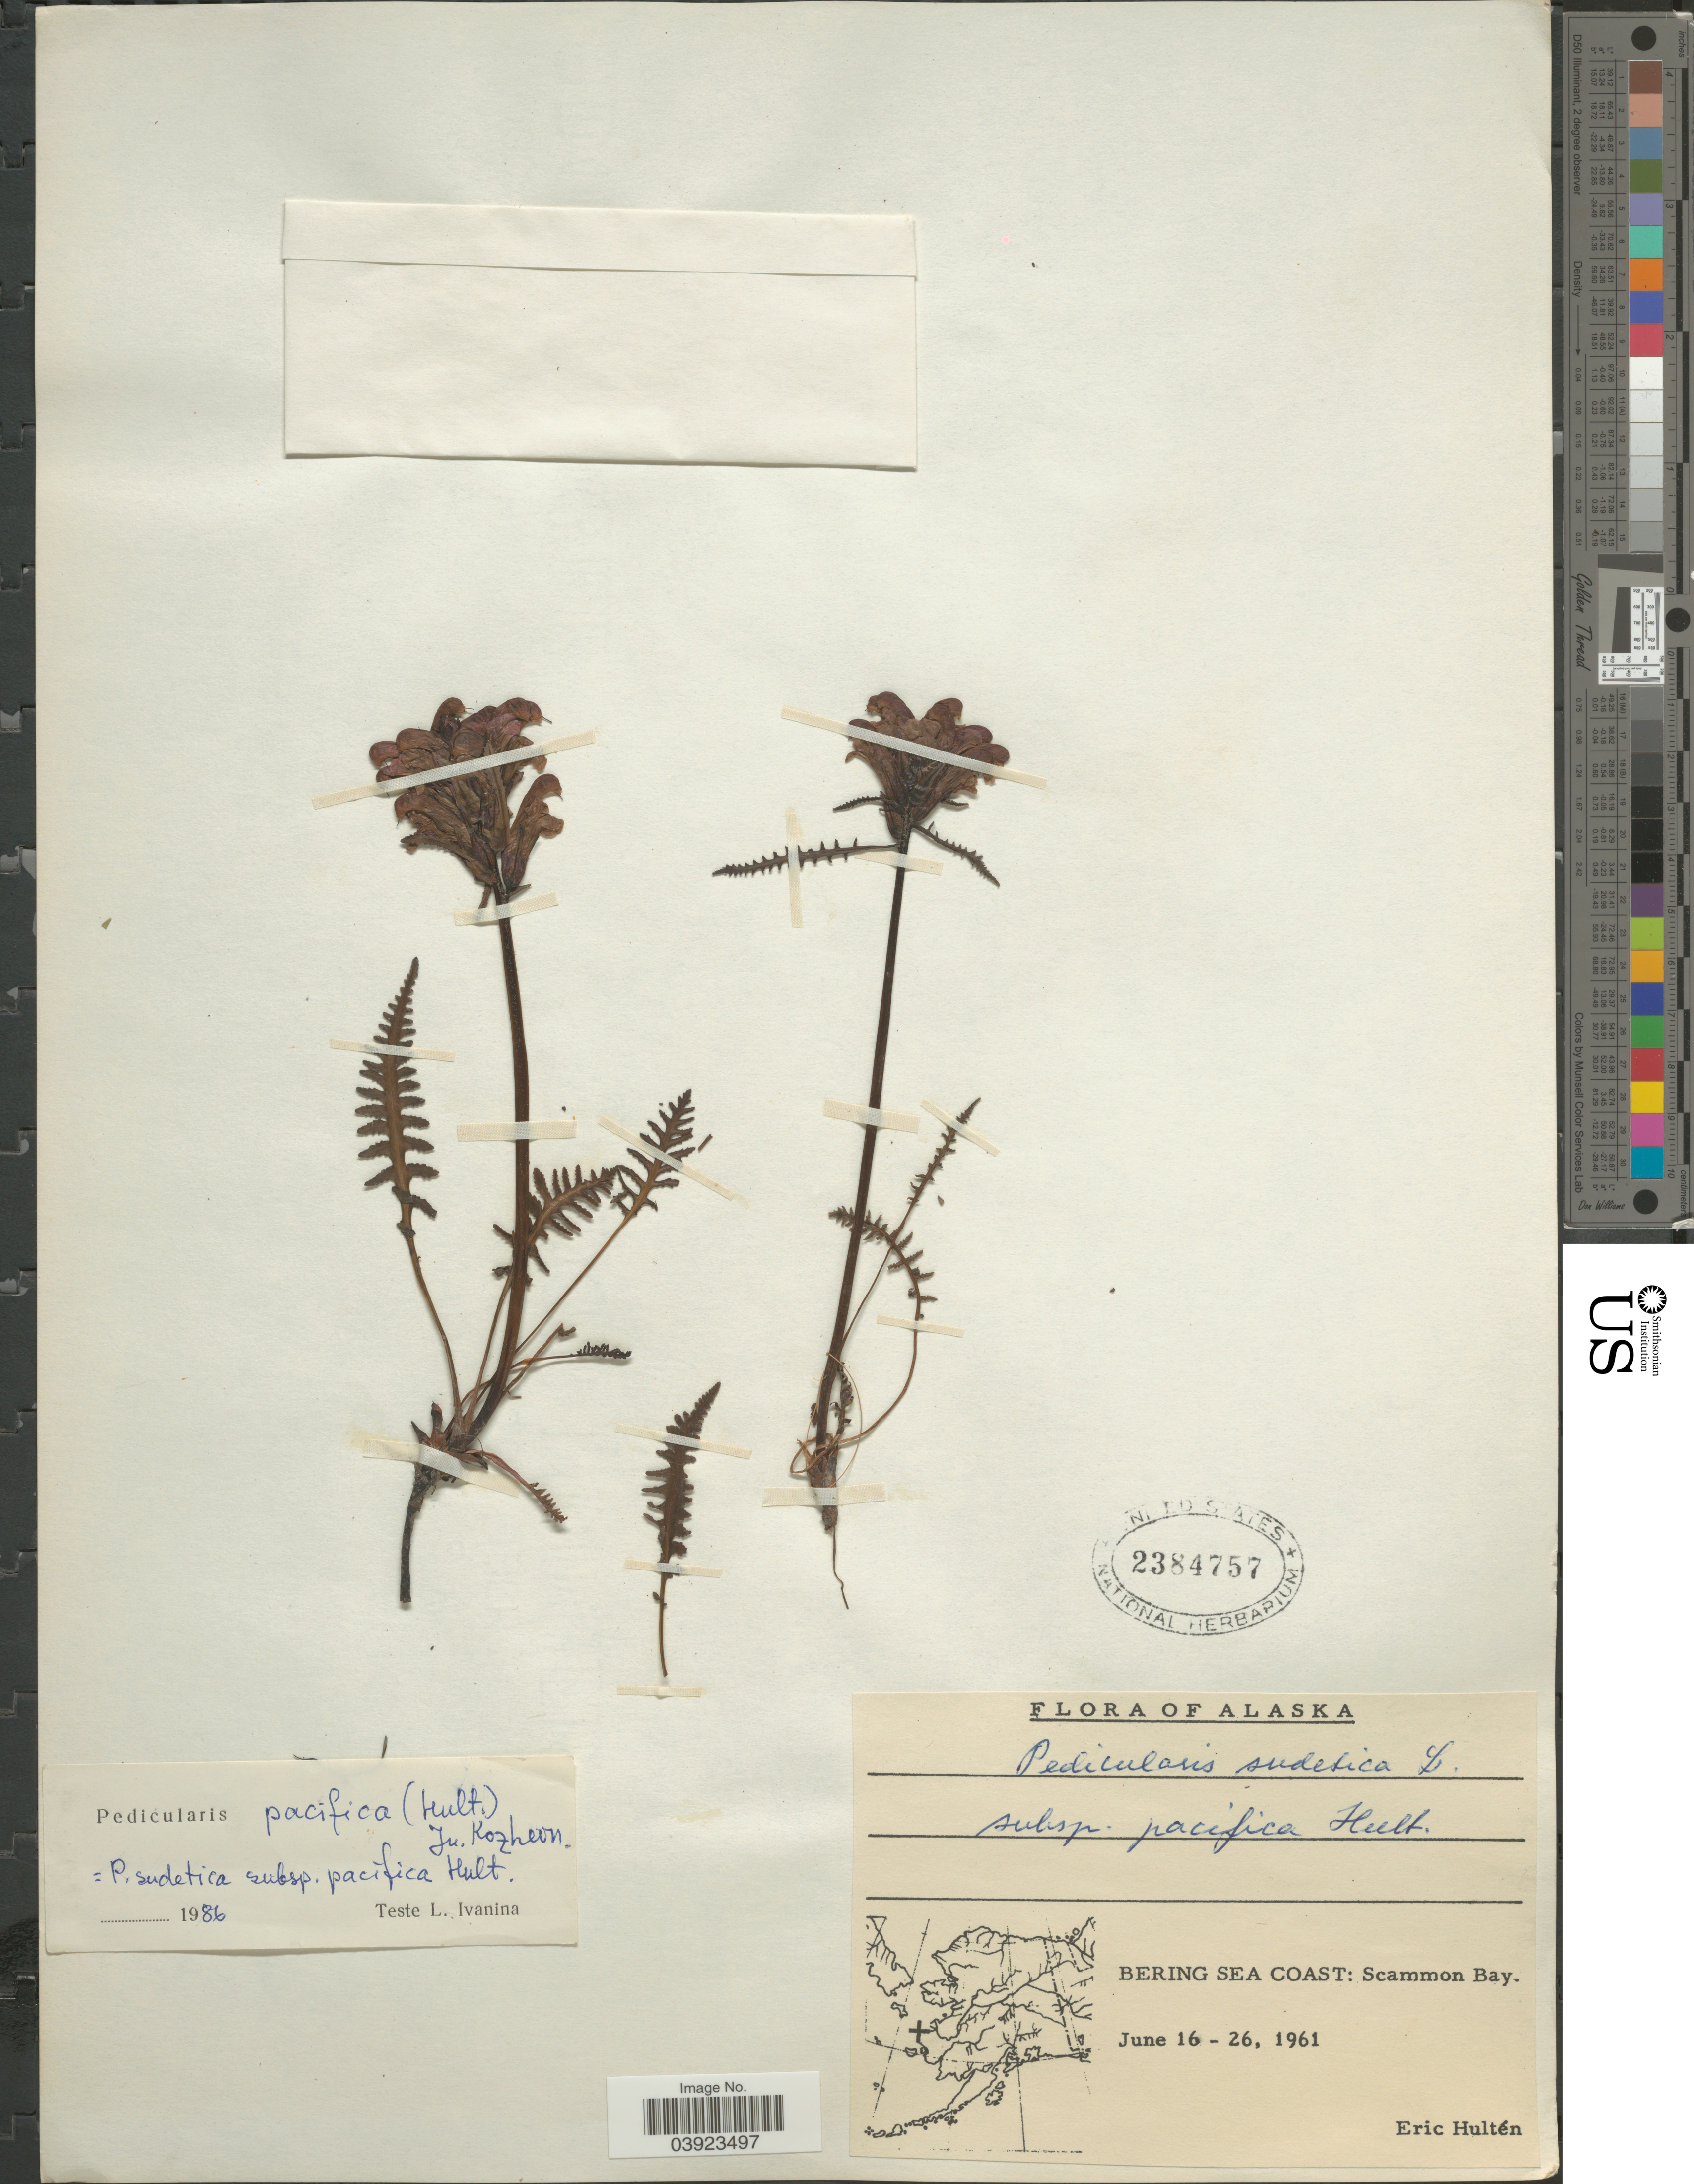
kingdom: Plantae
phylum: Tracheophyta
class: Magnoliopsida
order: Lamiales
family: Orobanchaceae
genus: Pedicularis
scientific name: Pedicularis sudetica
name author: Willd.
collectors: E. G. Hultén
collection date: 1961-06-16/1961-06-26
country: United States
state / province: Alaska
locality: Bering Sea Coast: Scammon Bay.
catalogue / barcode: US 2384757